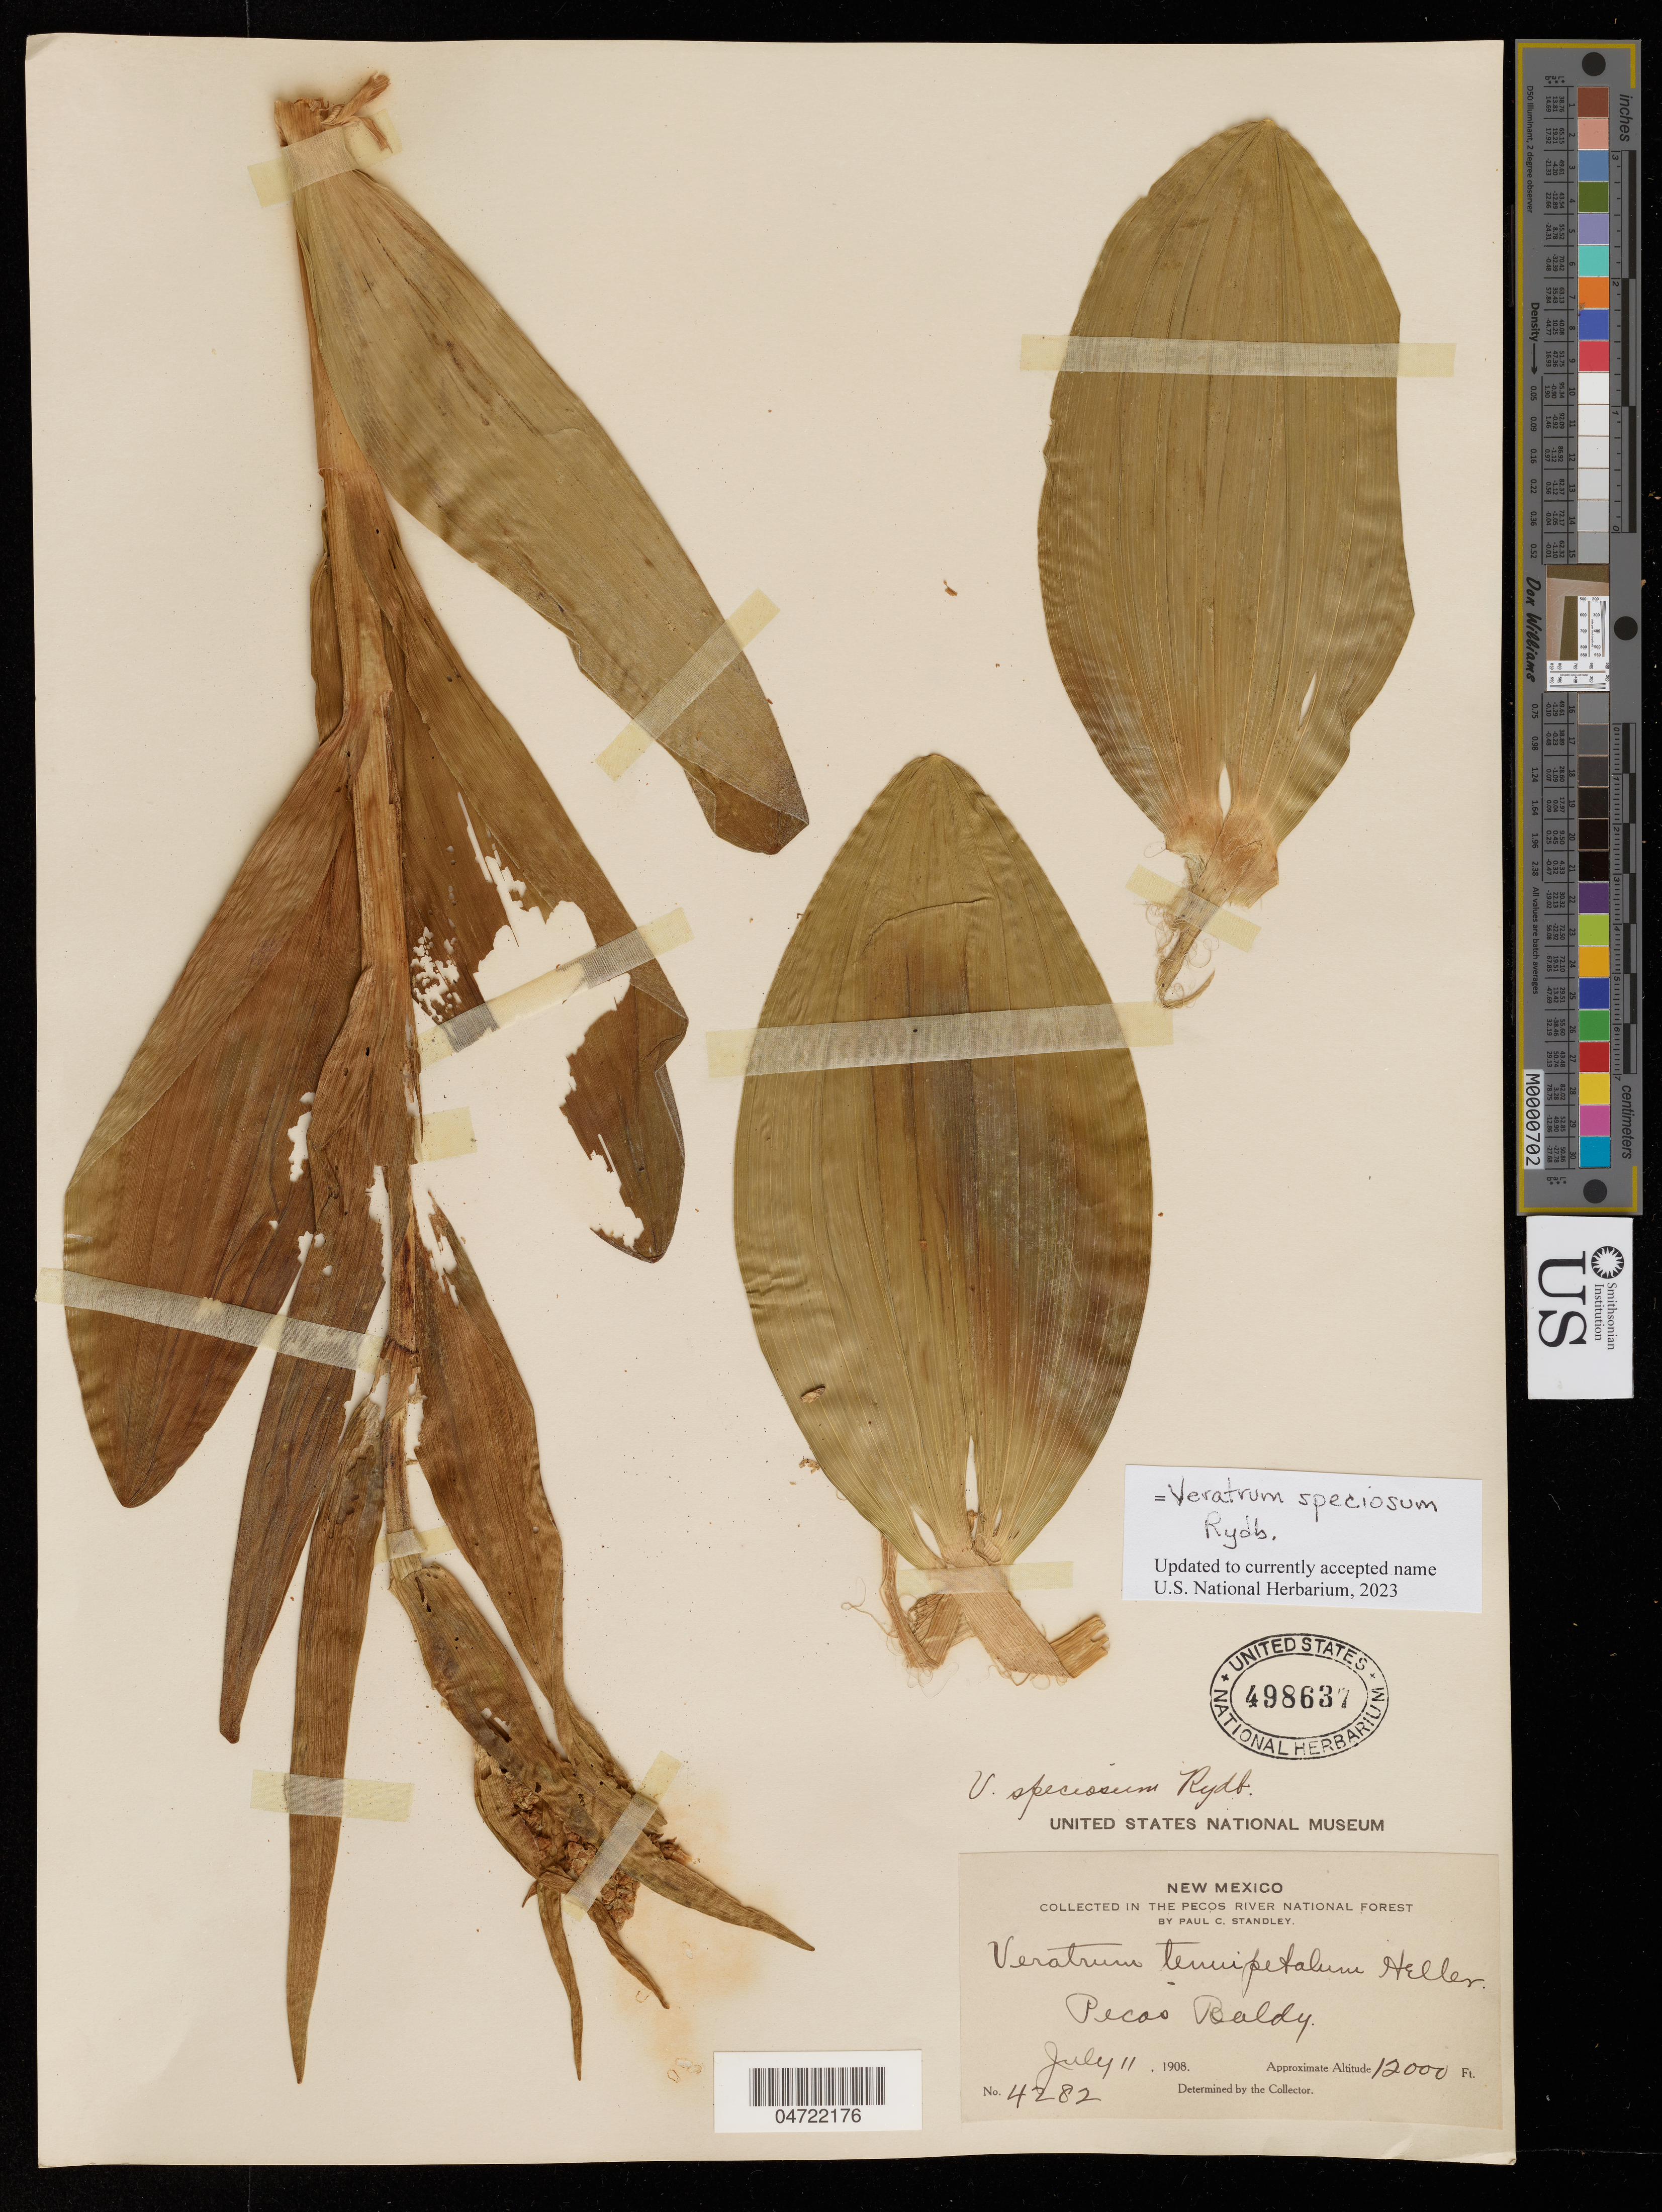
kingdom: Plantae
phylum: Tracheophyta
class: Liliopsida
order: Liliales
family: Melanthiaceae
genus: Veratrum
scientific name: Veratrum speciosum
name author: Rydb.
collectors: P. C. Standley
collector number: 4282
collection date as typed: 11 Jul 1908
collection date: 1908-07-11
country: United States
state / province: New Mexico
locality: Pecos Baldy, Pecos River National Forest.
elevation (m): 3658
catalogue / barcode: US 498637